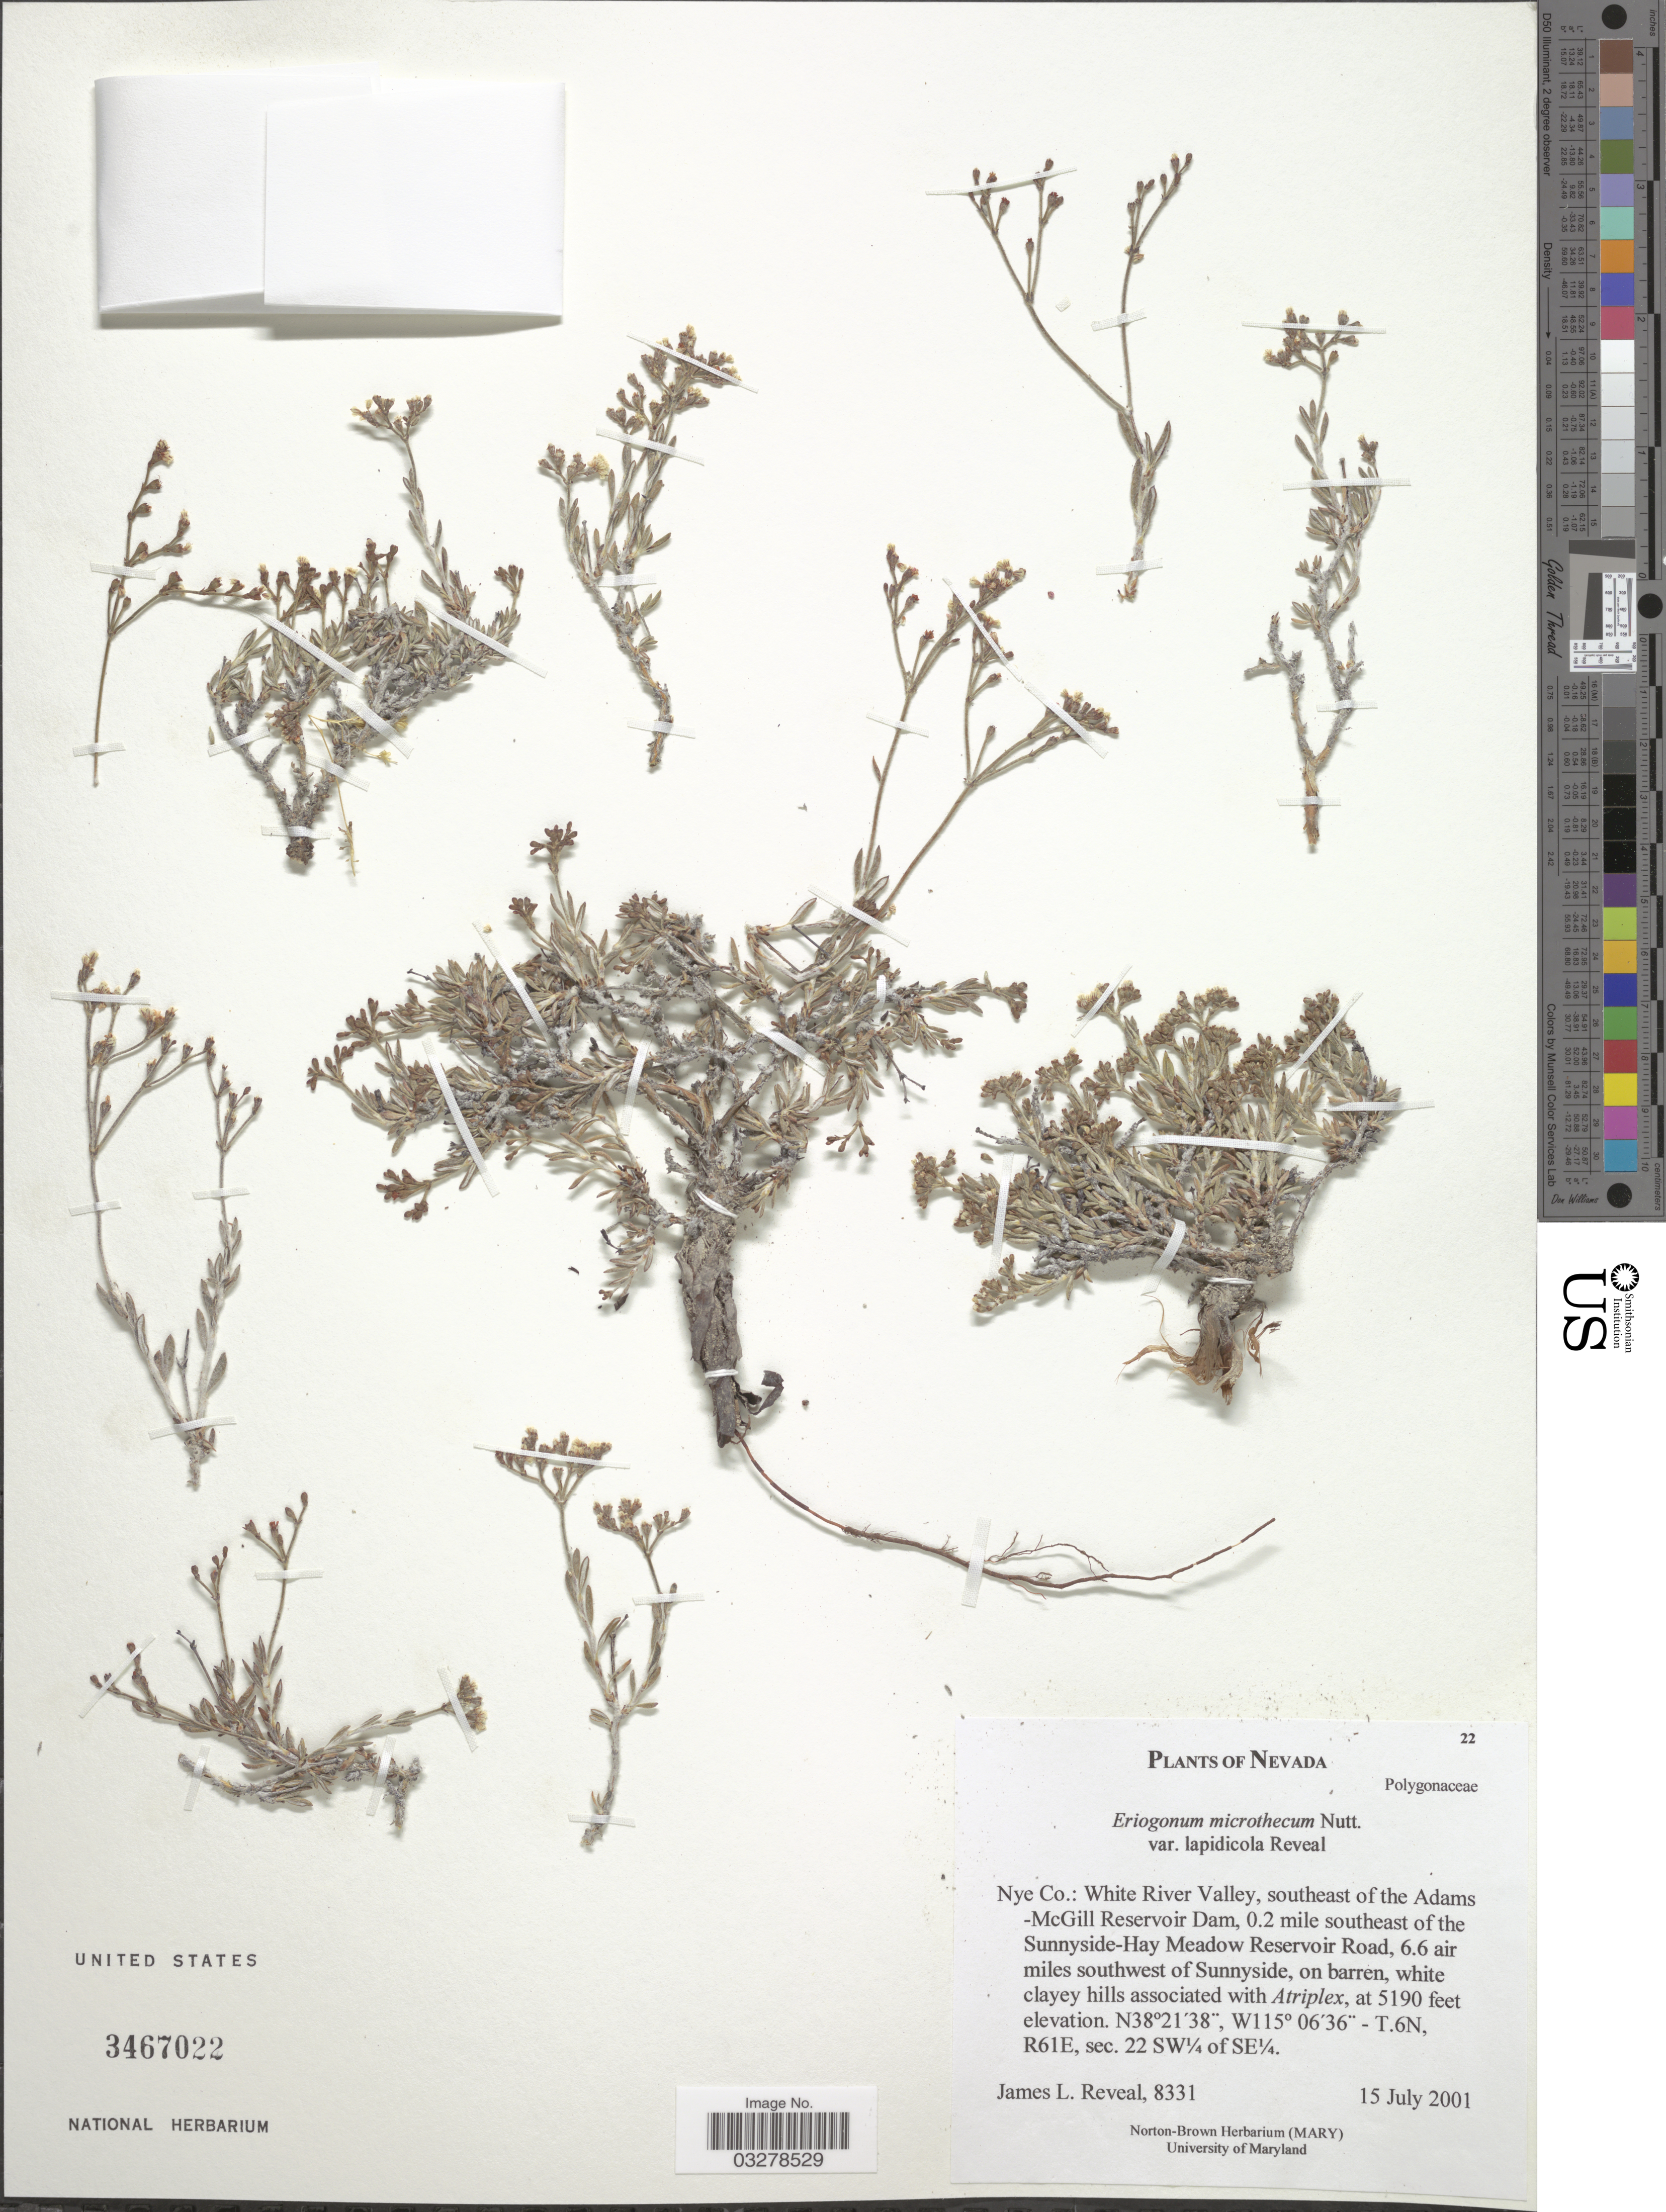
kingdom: Plantae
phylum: Tracheophyta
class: Magnoliopsida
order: Caryophyllales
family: Polygonaceae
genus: Eriogonum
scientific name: Eriogonum microtheca var. lapidicola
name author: Reveal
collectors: J. L. Reveal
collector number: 8331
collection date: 2001-07-15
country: United States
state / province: Nevada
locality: Nye Co.: White River Valley, southeast of the Adams-McGill Reservoir Dam, 0.2 mile southeast of the Sunnyside-Hay Meadow Reservoir Road, 6.6 air miles southwest of Sunnyside, on barren. T.6N, R61E, sec. 22 SW¼ of SE¼.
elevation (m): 1582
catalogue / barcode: US 3467022